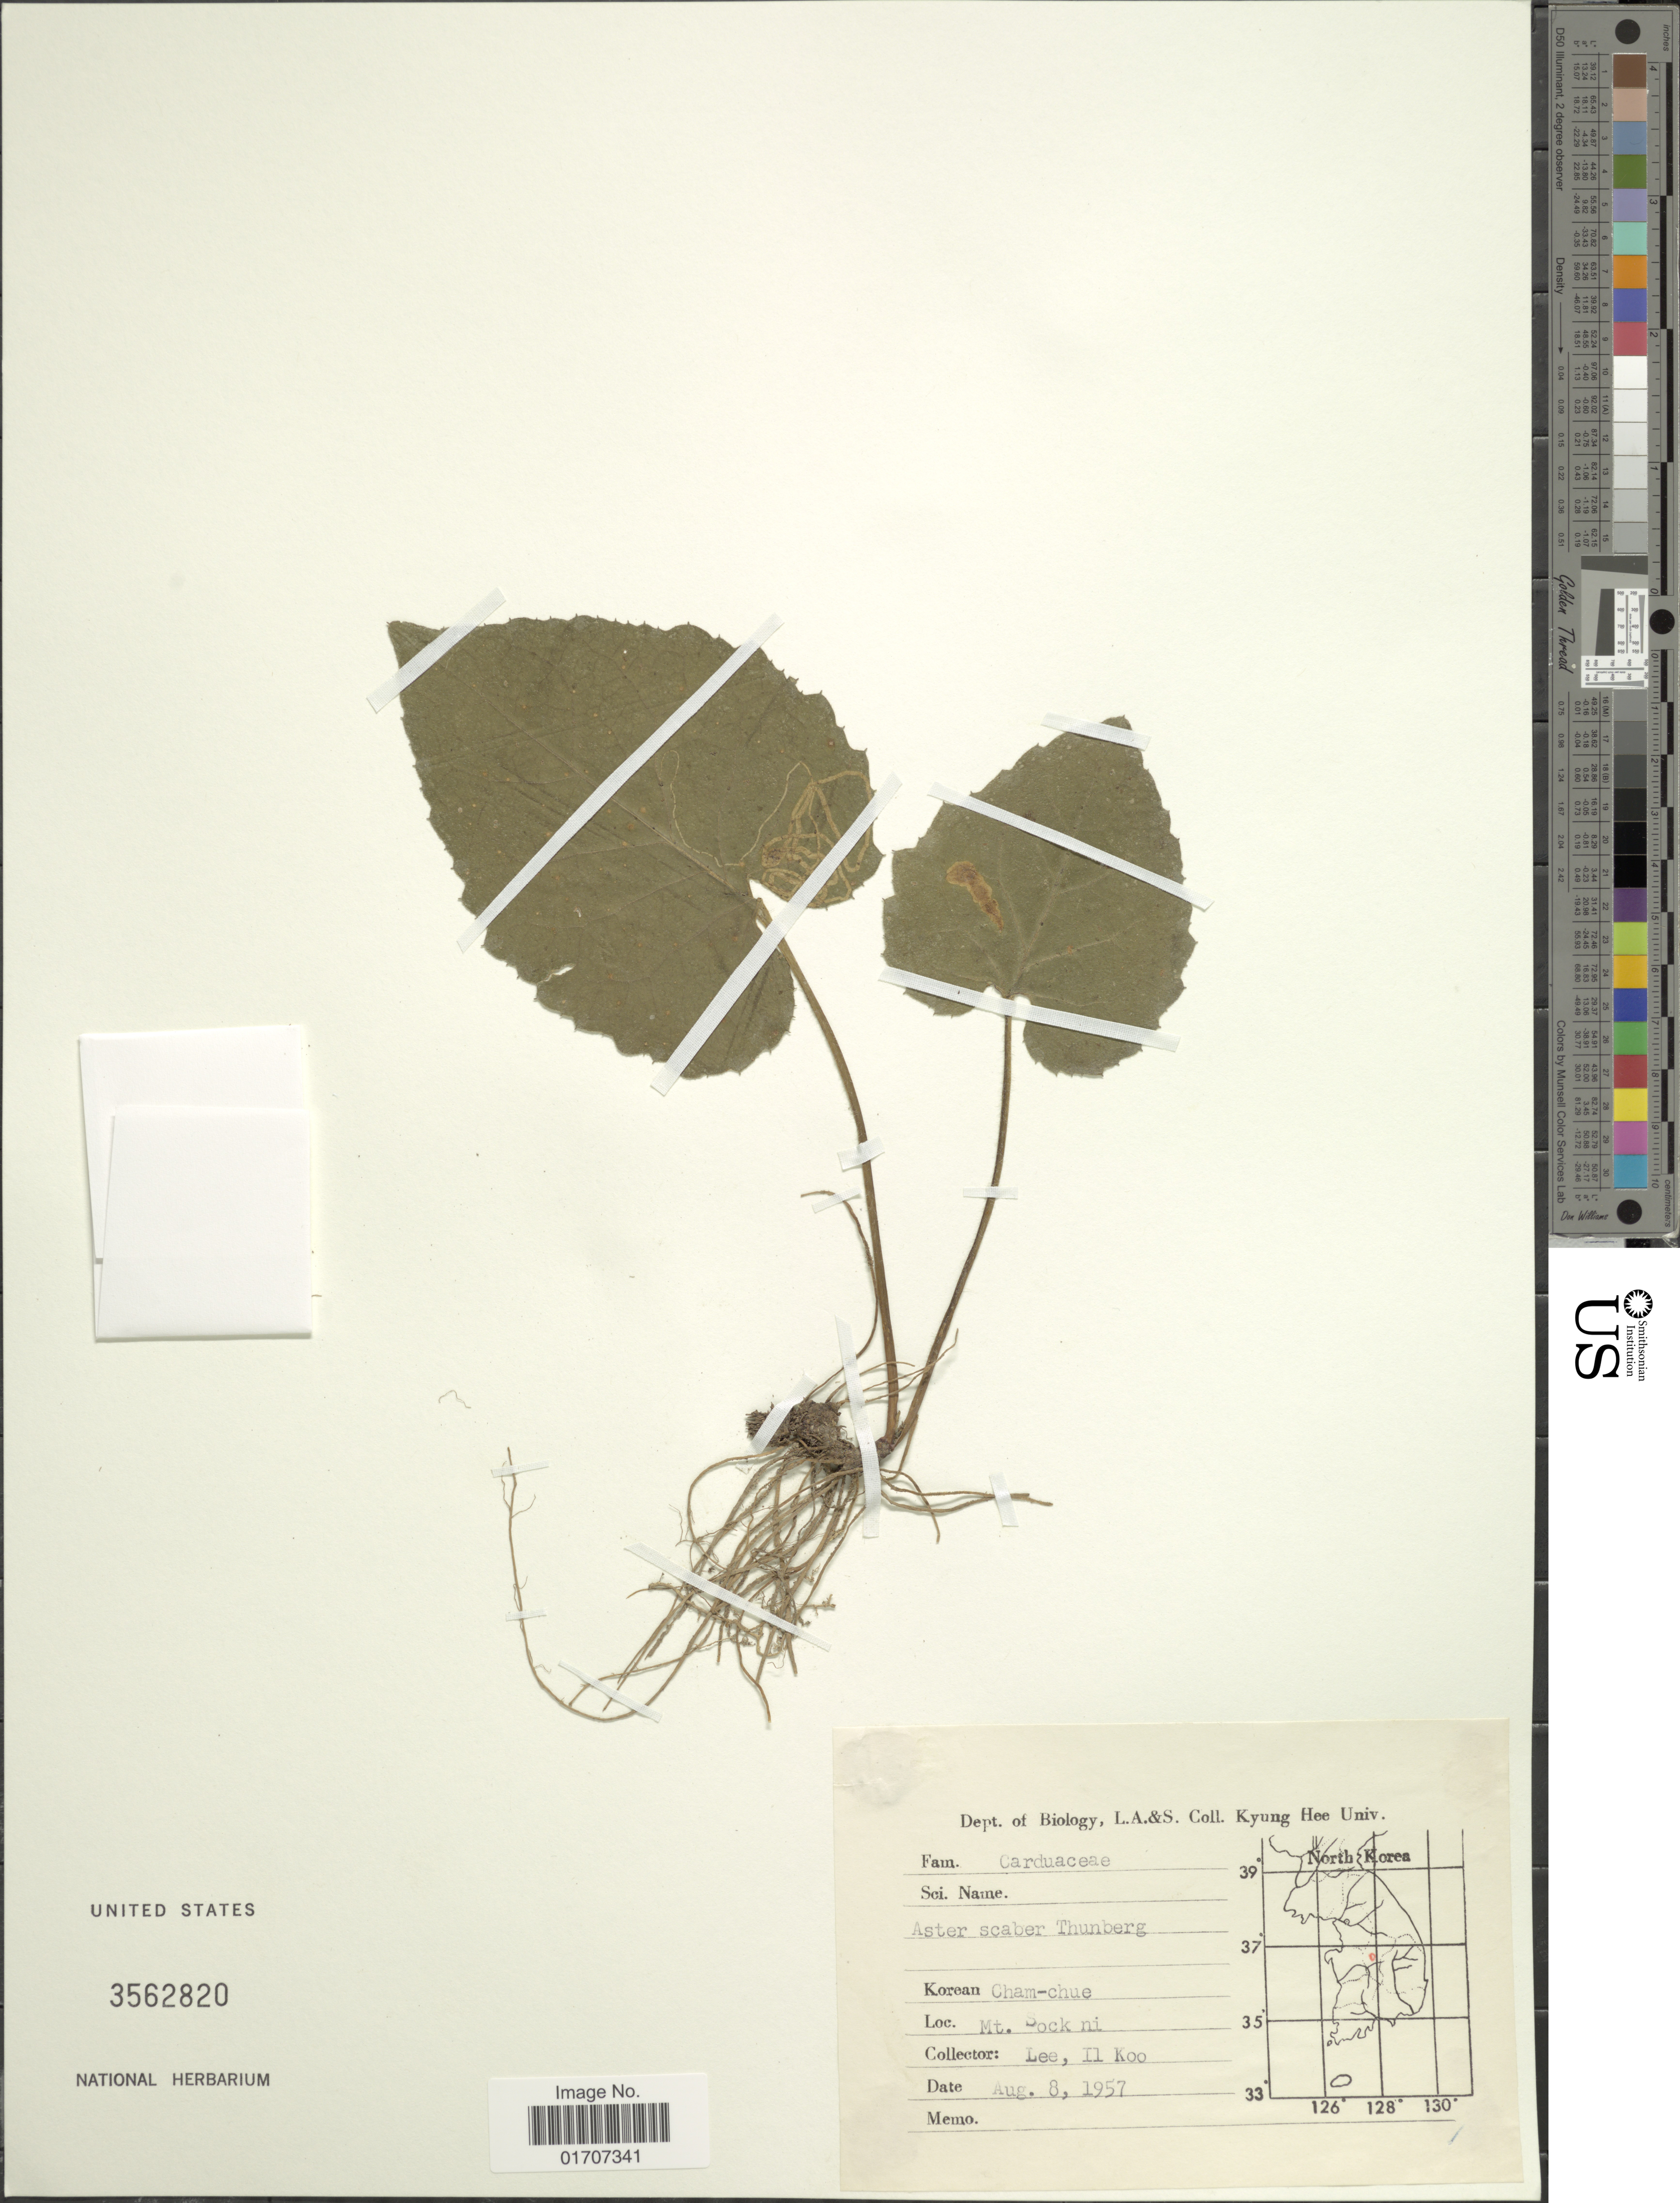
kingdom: Plantae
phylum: Tracheophyta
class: Magnoliopsida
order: Asterales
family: Asteraceae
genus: Doellingeria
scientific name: Doellingeria scabra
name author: (Thunb.) Nees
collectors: I. Lee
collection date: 1957-08-08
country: South Korea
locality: Mt. Sock ni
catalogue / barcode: US 3562820